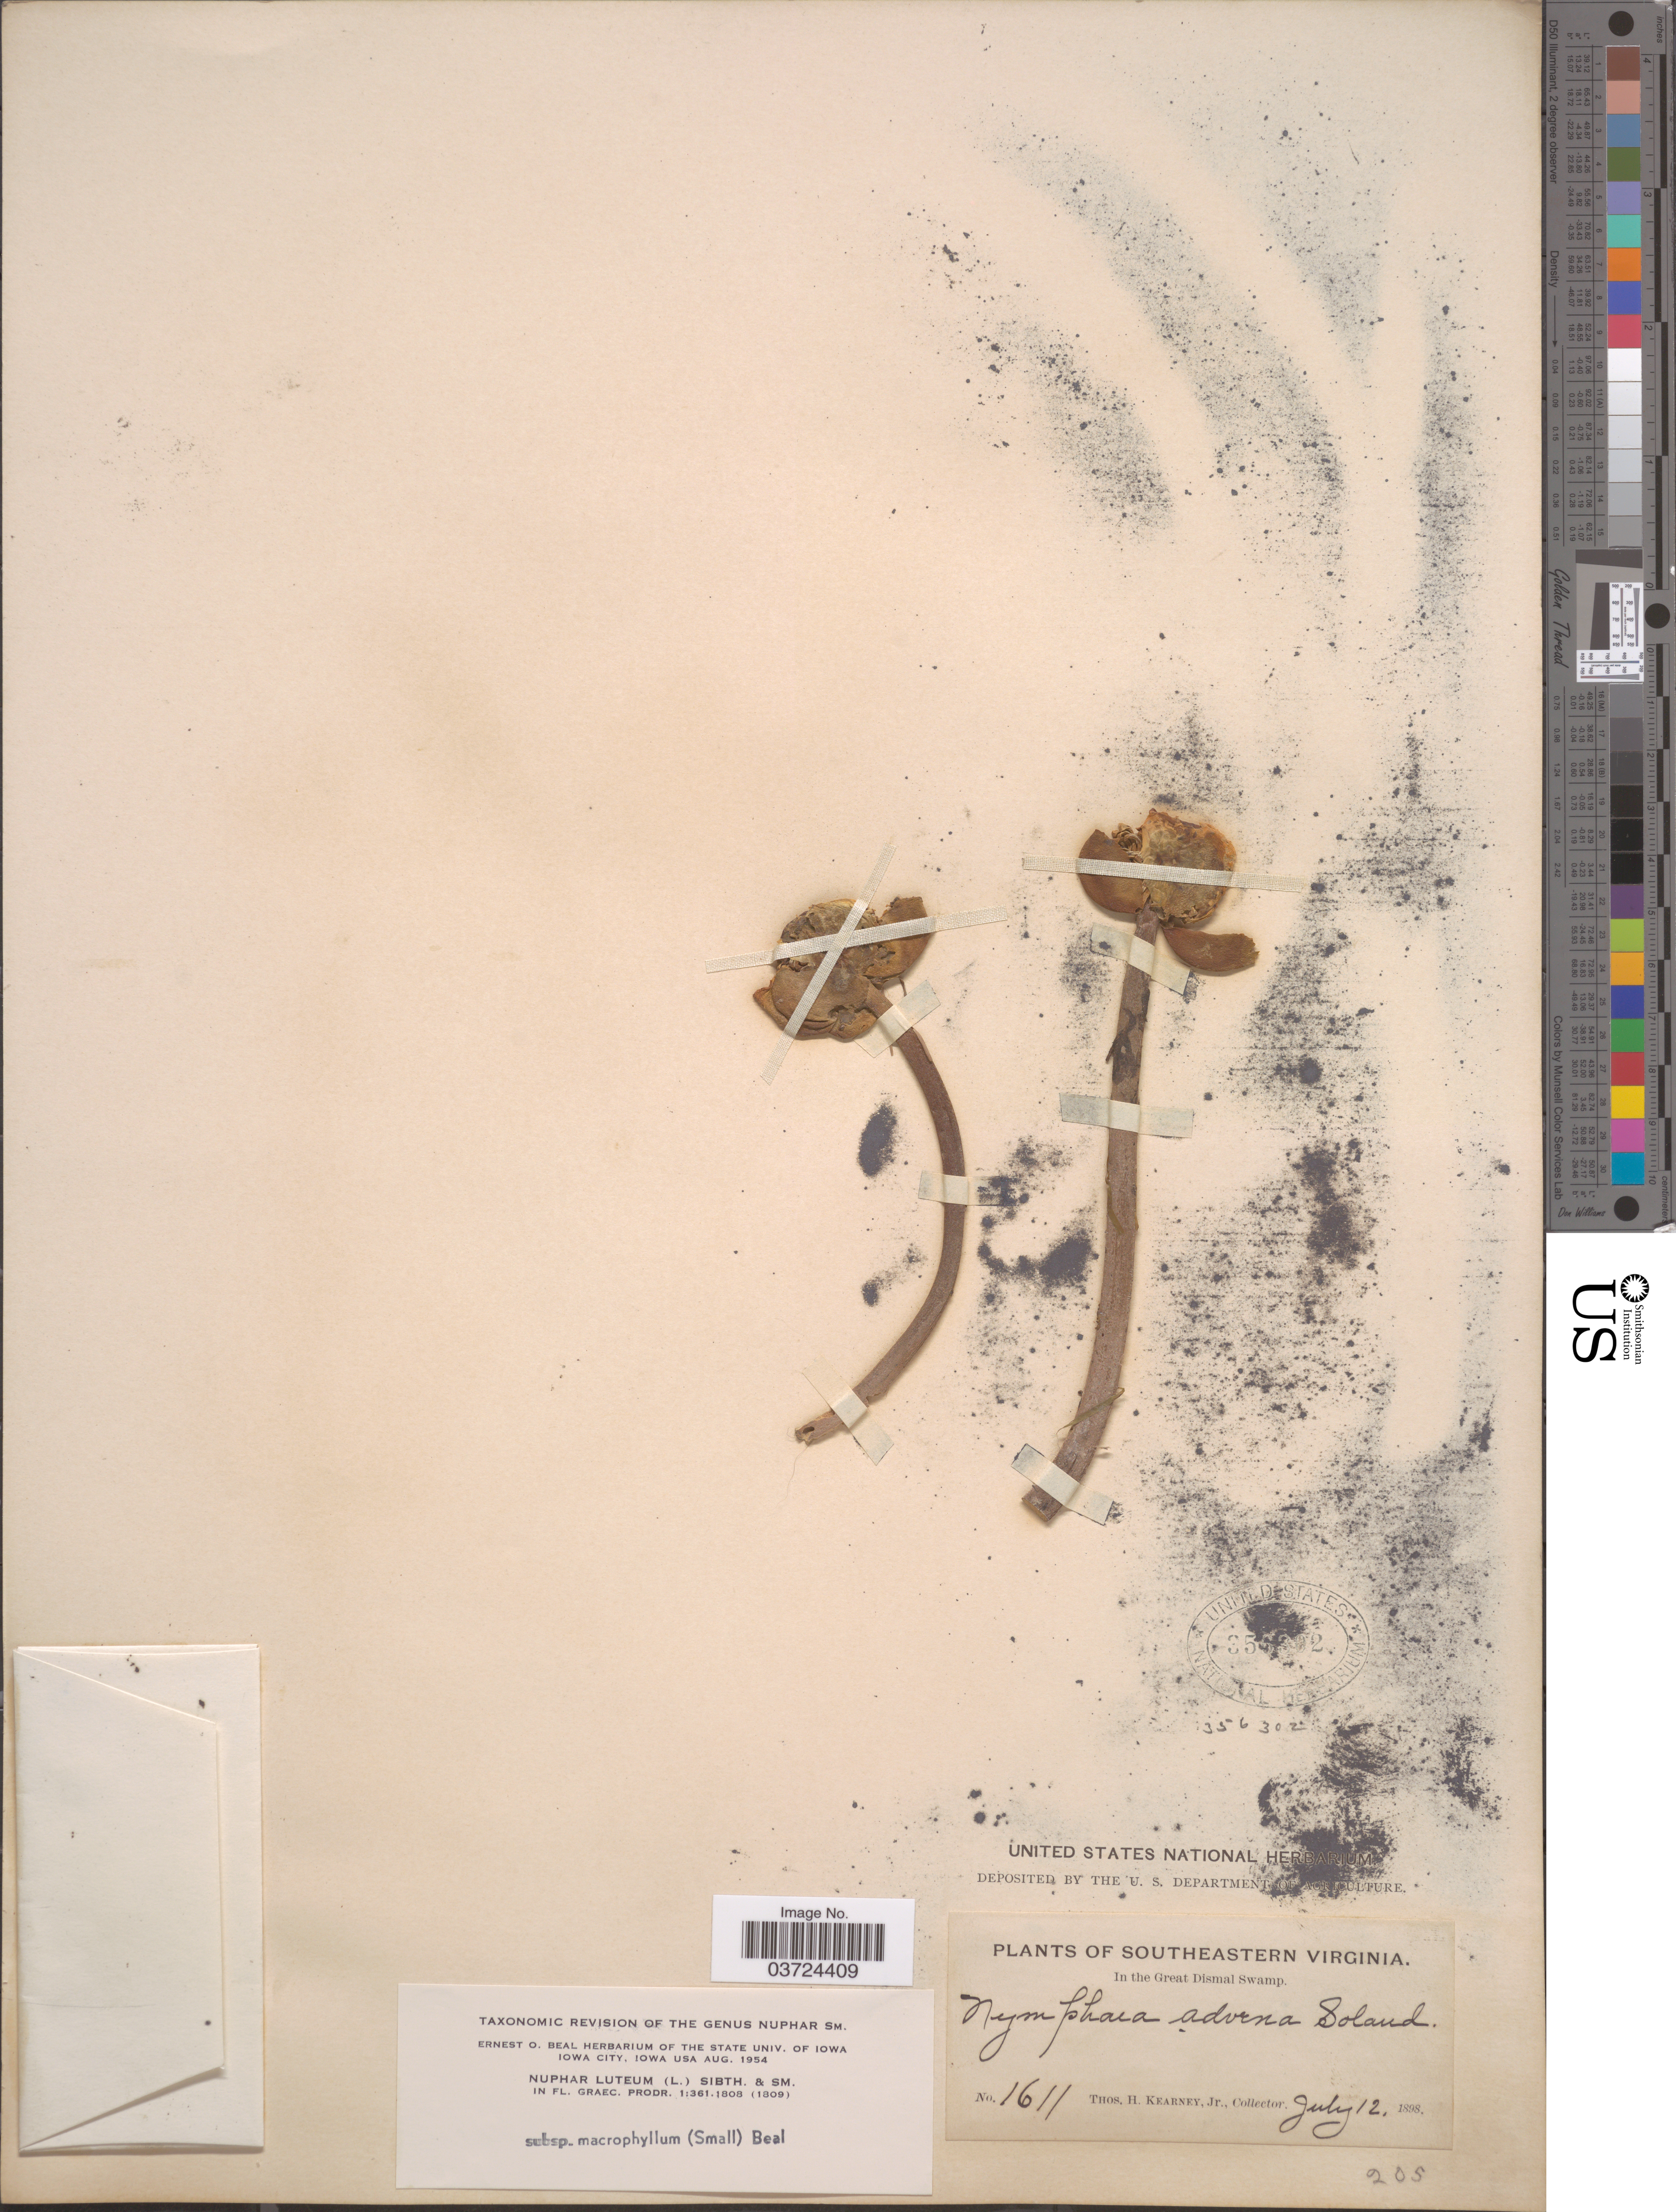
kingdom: Plantae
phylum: Tracheophyta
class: Magnoliopsida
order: Nymphaeales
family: Nymphaeaceae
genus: Nuphar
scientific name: Nuphar advena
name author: (Aiton) W.T. Aiton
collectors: T. H. Kearney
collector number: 1611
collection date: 1898-07-12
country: United States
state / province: Virginia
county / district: City of Chesapeake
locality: Southeastern Virginia. In the Great Dismal Swamp.